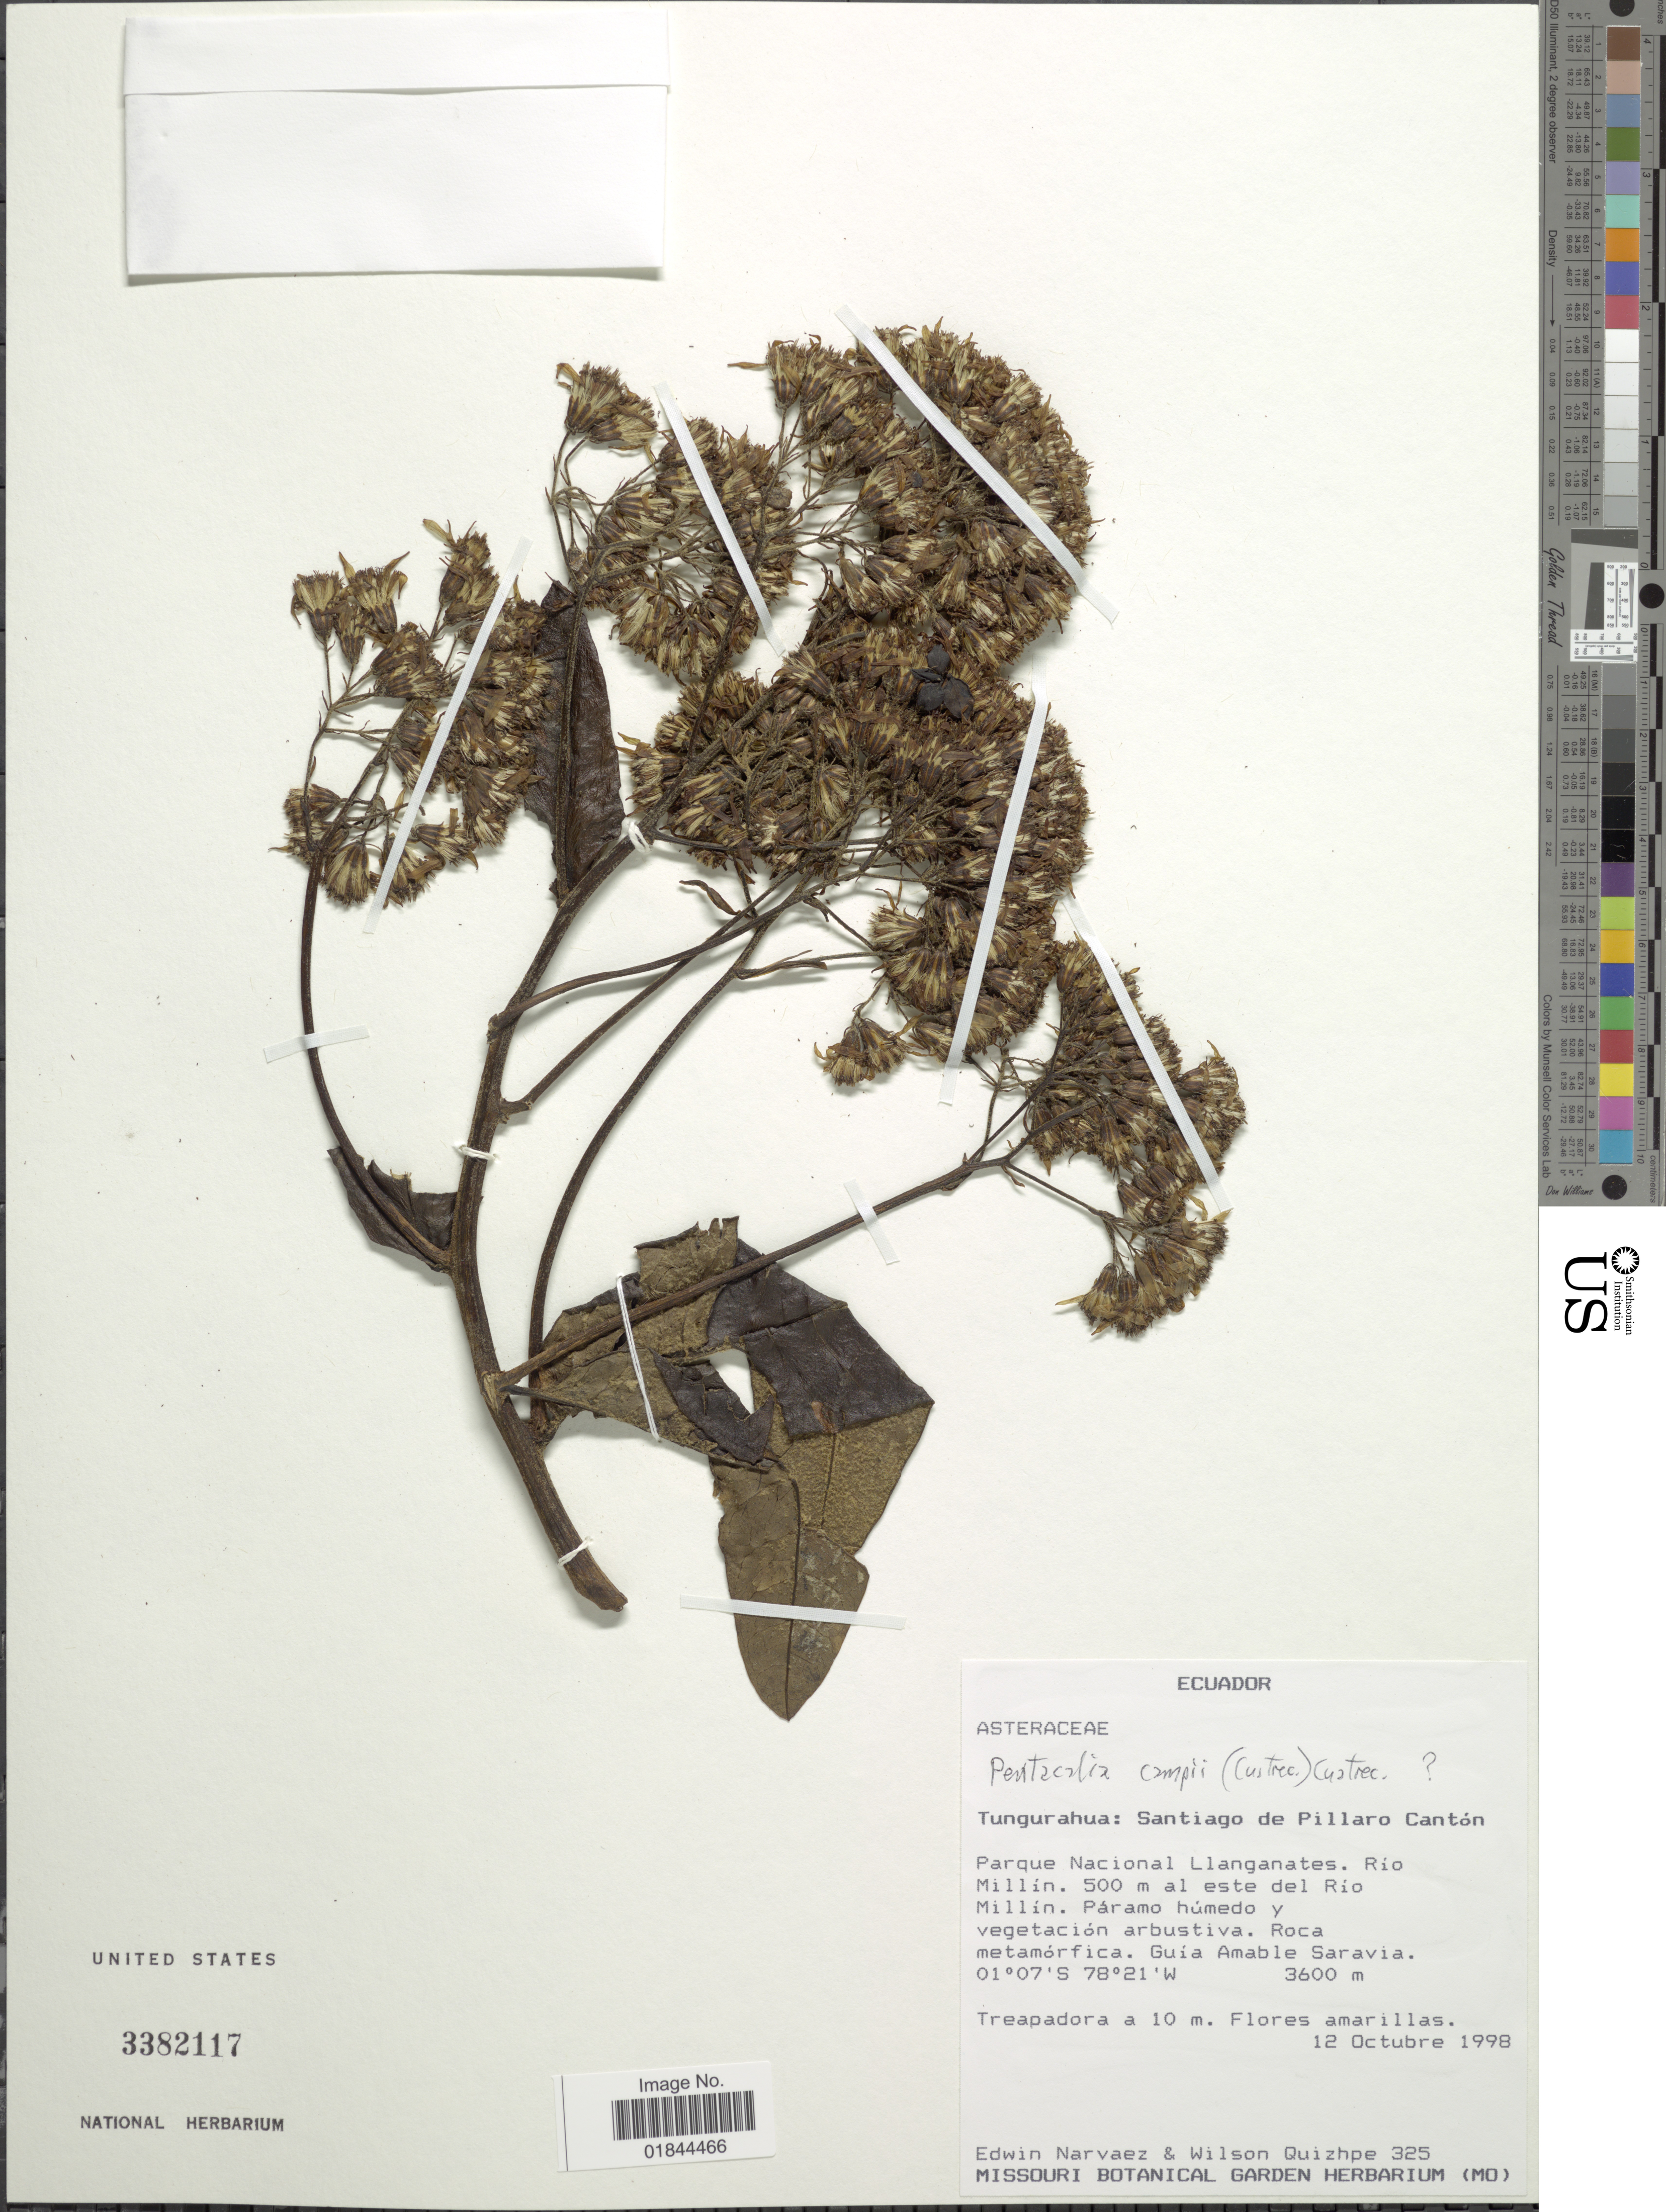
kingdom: Plantae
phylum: Tracheophyta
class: Magnoliopsida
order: Asterales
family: Asteraceae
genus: Pentacalia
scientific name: Pentacalia campii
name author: (Cuatrec.) Cuatrec.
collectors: E. Narváez & W. Quizhpe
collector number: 325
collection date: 1998-10-12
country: Ecuador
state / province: Tungurahua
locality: Santiago de Pillaro Cantón, parque Nacional Llangantes. Río Millín. 500 m al este del Río Milliín. Páramo húmedo y vegetación arbustiva. Roca metam'rfica. Guia Amable Saravia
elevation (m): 3600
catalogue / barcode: US 3382117